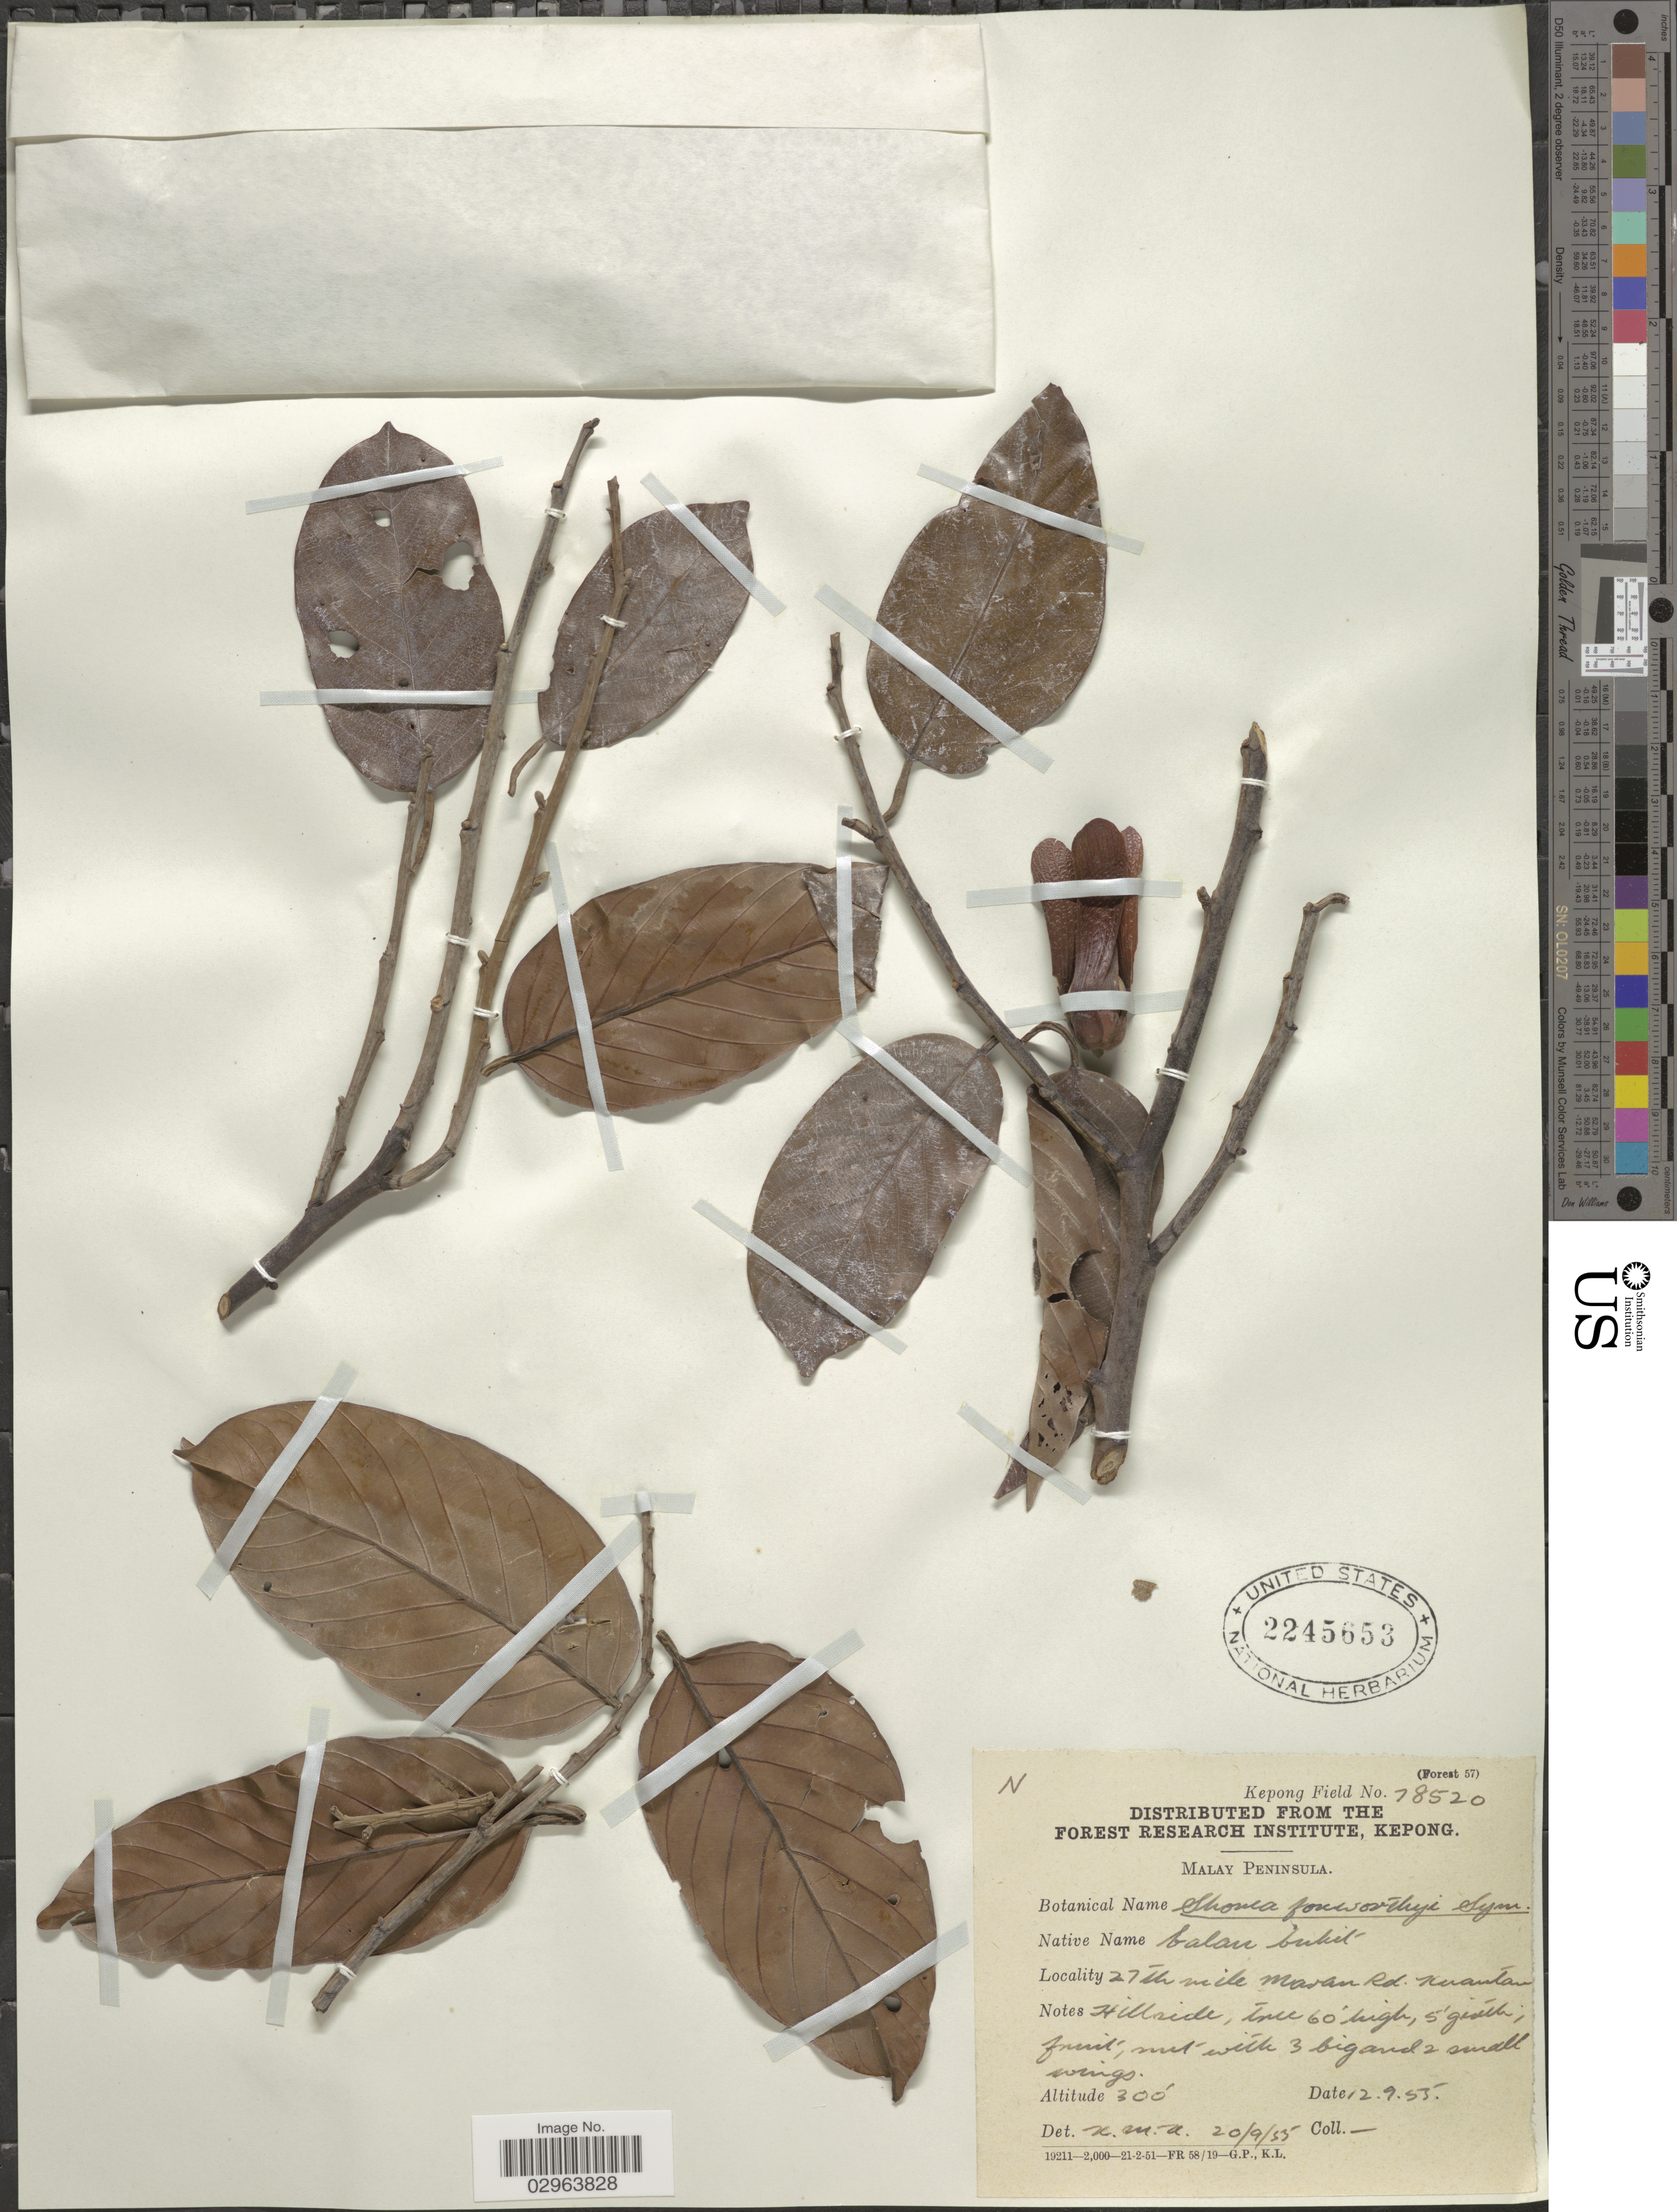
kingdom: Plantae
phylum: Tracheophyta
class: Magnoliopsida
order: Malvales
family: Dipterocarpaceae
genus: Shorea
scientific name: Shorea foxworthyi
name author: Symington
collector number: Kepong Field 78520?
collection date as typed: Transcribed d/m/y: 12/9/55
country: Malaysia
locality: Malay Peninsula, 27th mile Madan [interpreted] Rd, Kuantan.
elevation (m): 91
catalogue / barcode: US 2245653